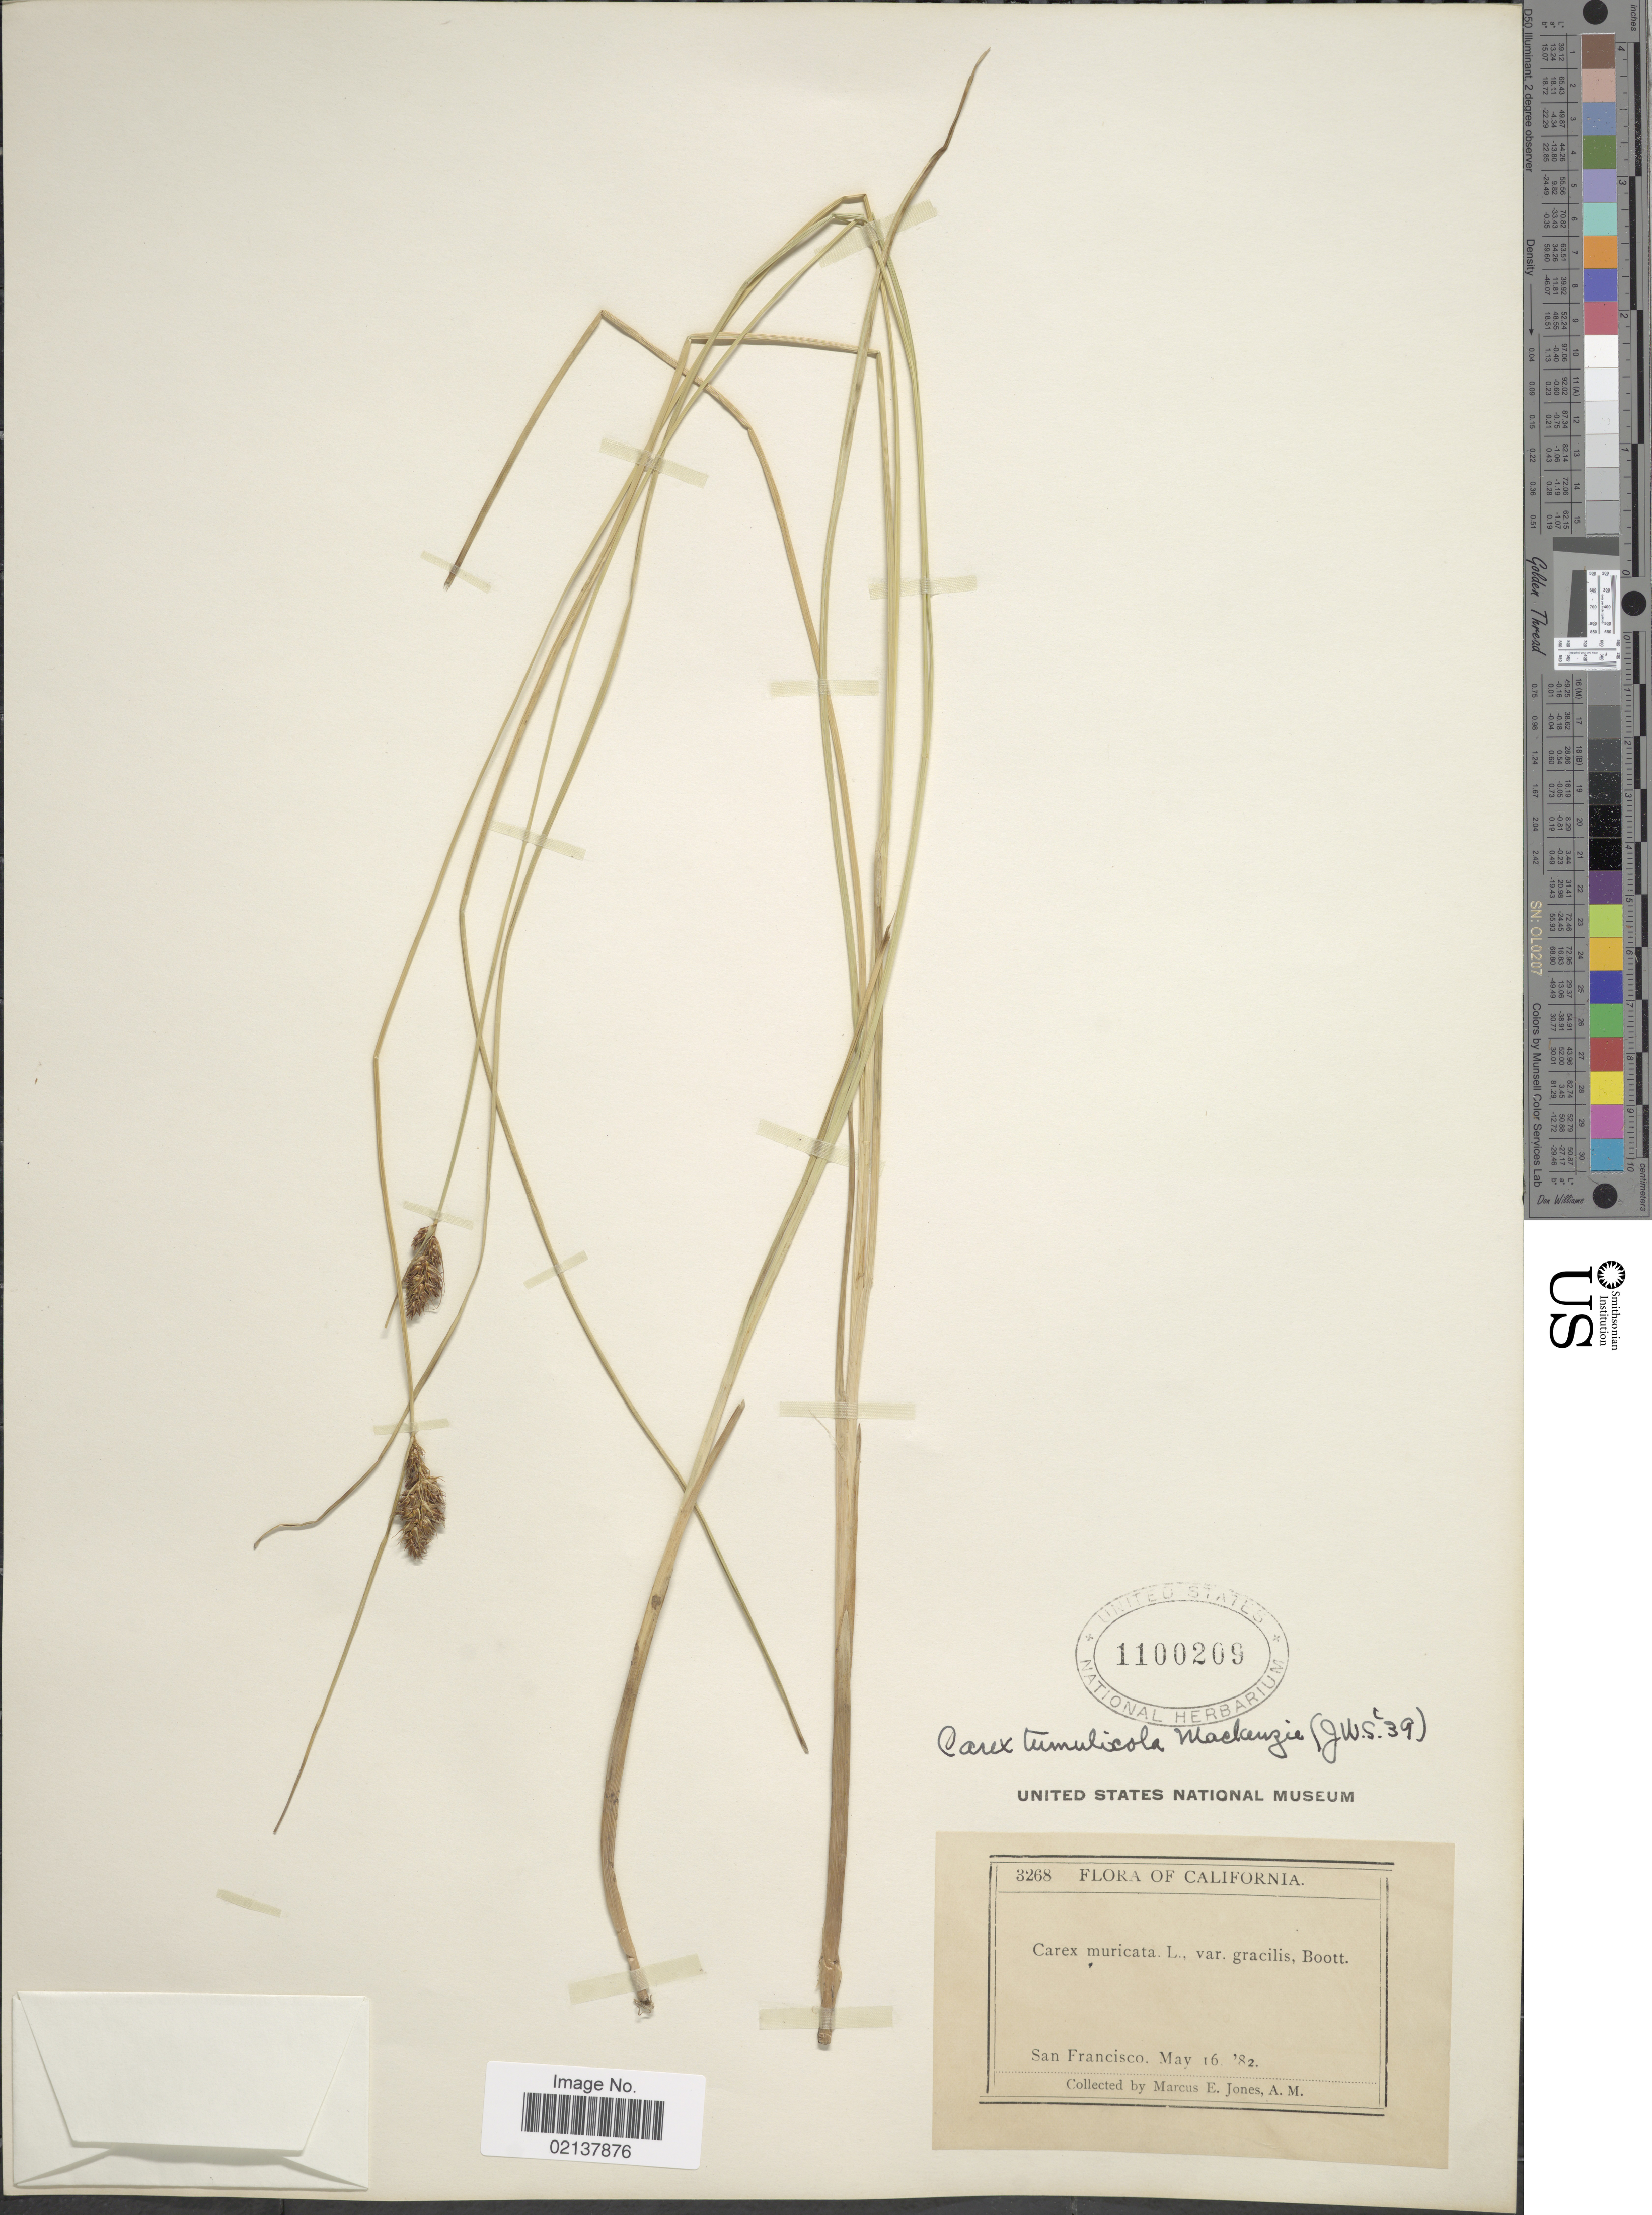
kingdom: Plantae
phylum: Tracheophyta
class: Liliopsida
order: Poales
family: Cyperaceae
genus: Carex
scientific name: Carex tumulicola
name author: Mack.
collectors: M. E. Jones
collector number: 3268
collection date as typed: Transcribed d/m/y: 16/5/82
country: United States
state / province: California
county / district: San Francisco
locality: San Francisco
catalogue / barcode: US 1100209